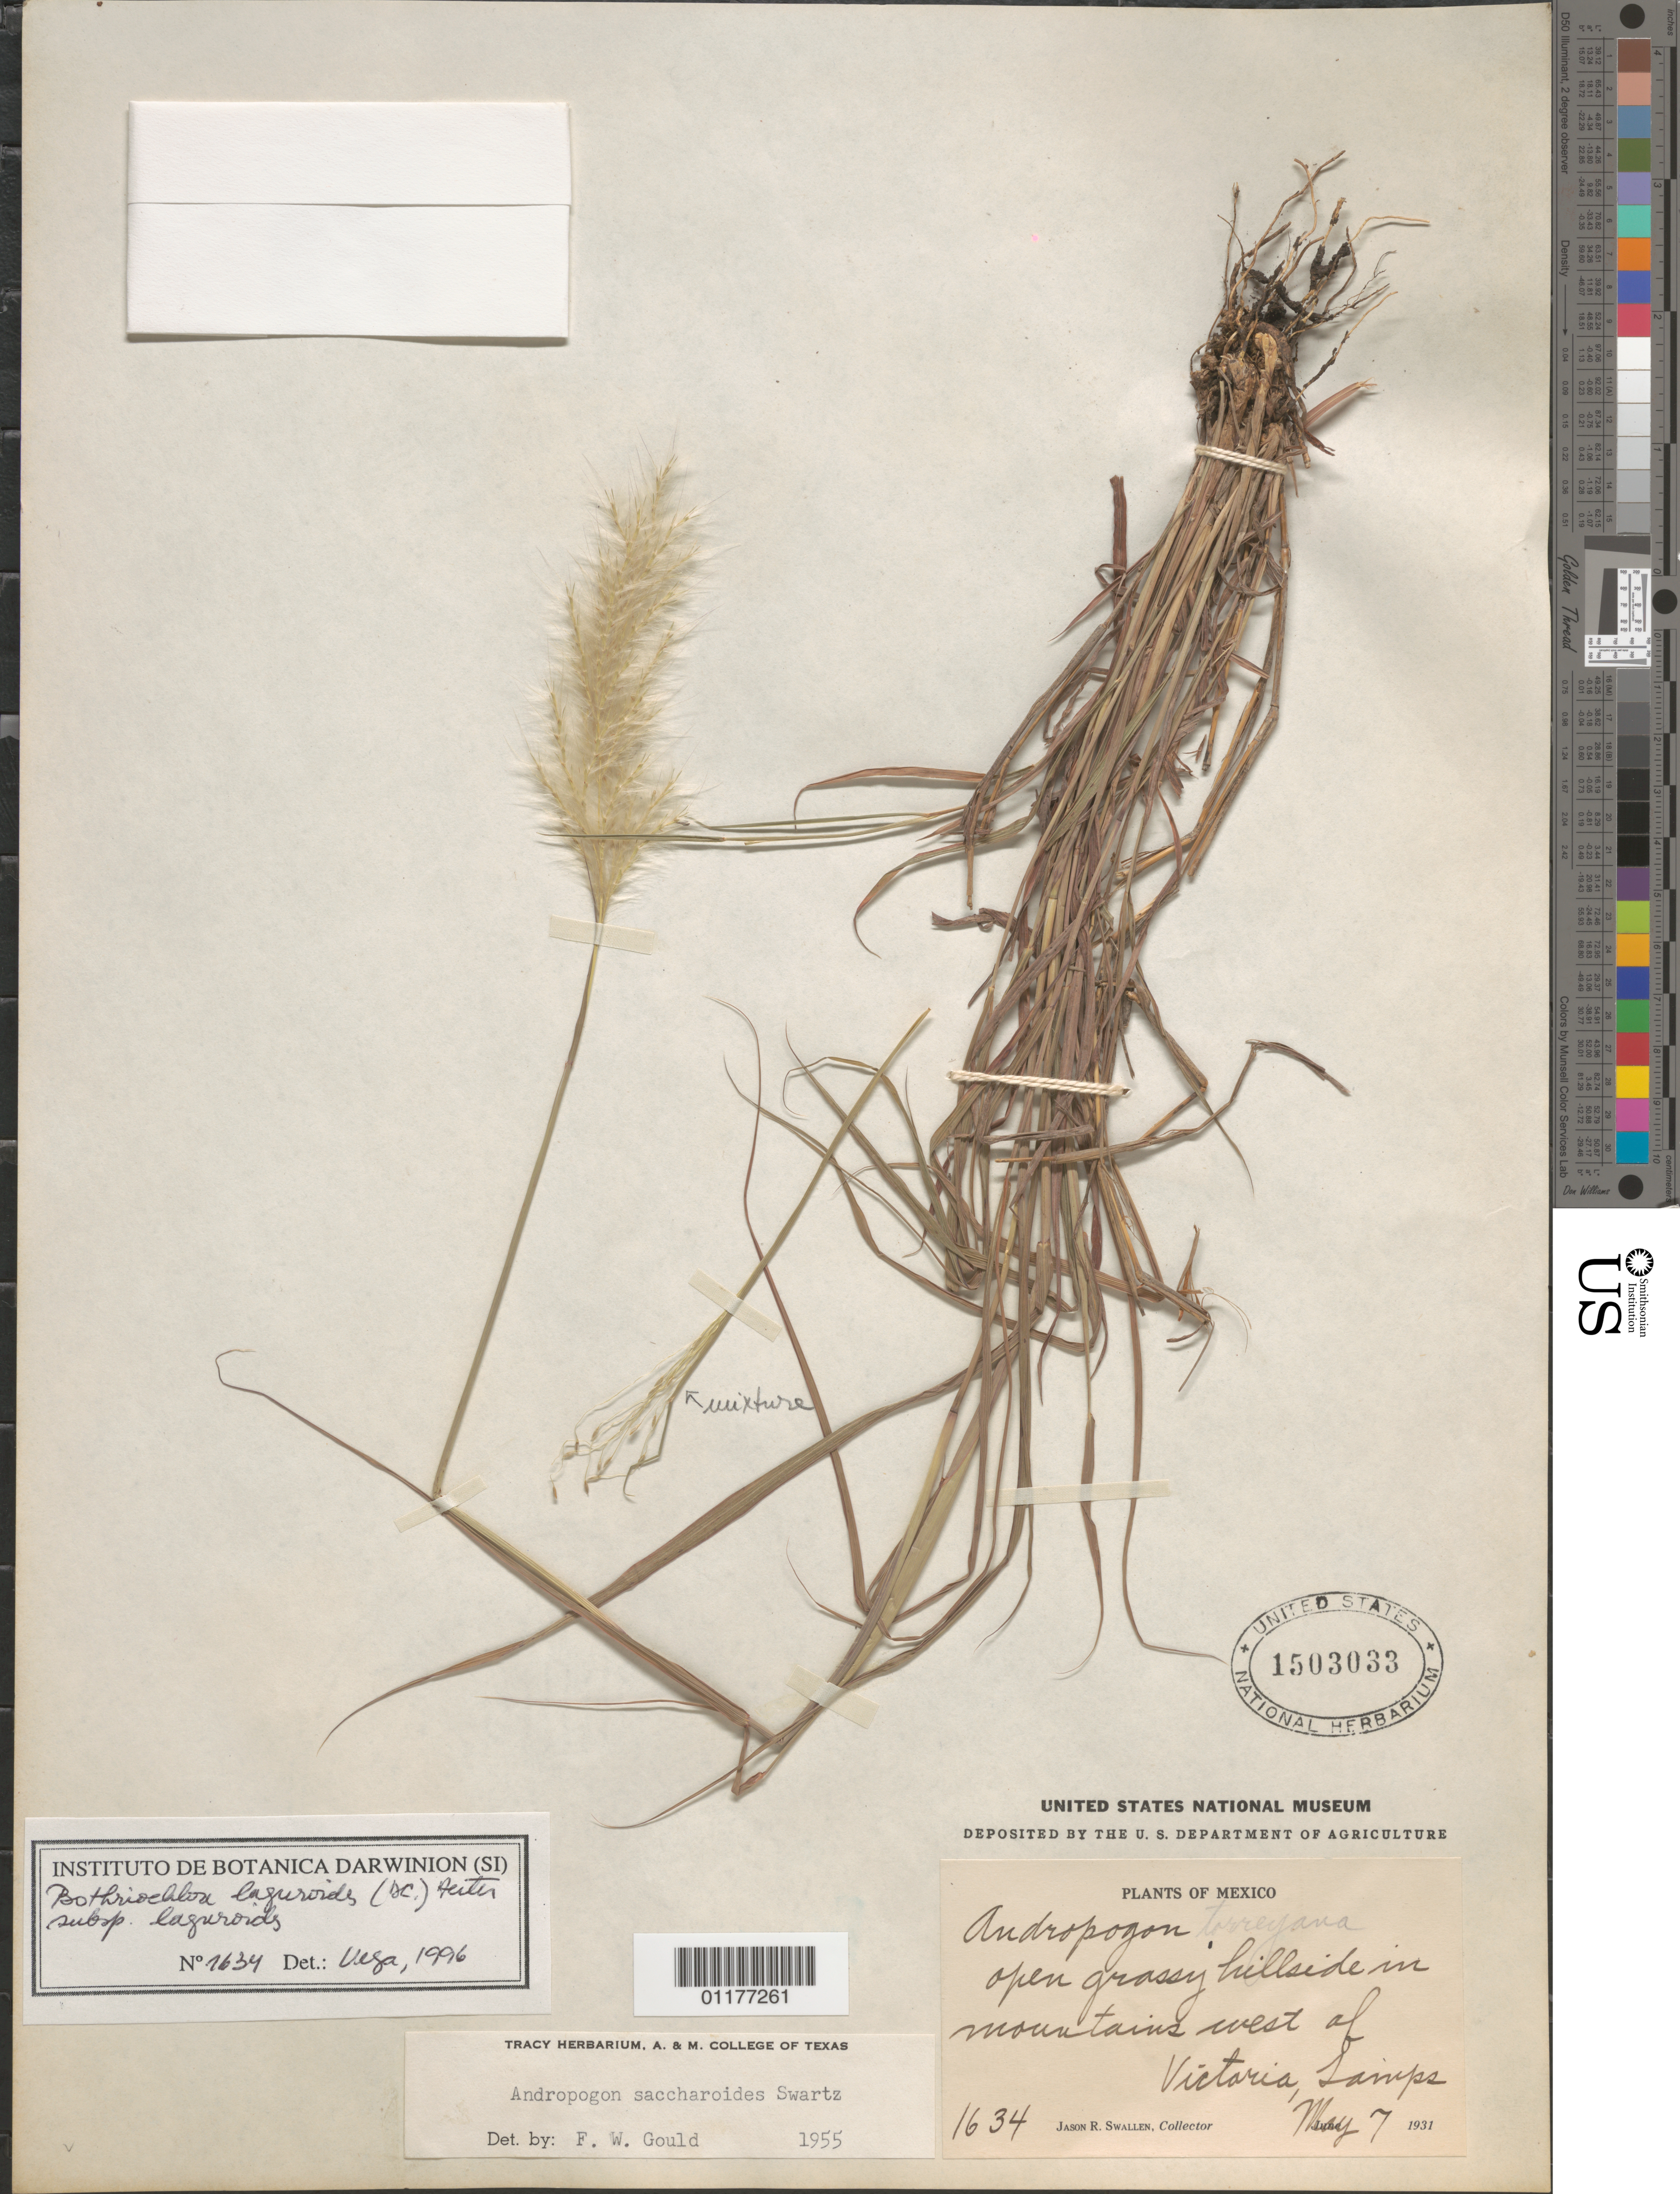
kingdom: Plantae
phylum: Tracheophyta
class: Liliopsida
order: Poales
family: Poaceae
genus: Bothriochloa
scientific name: Bothriochloa laguroides subsp. laguroides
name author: (DC.) Herter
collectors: J. R. Swallen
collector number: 1634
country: Mexico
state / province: Tamaulipas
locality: W of Victoria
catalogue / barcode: US 1503033